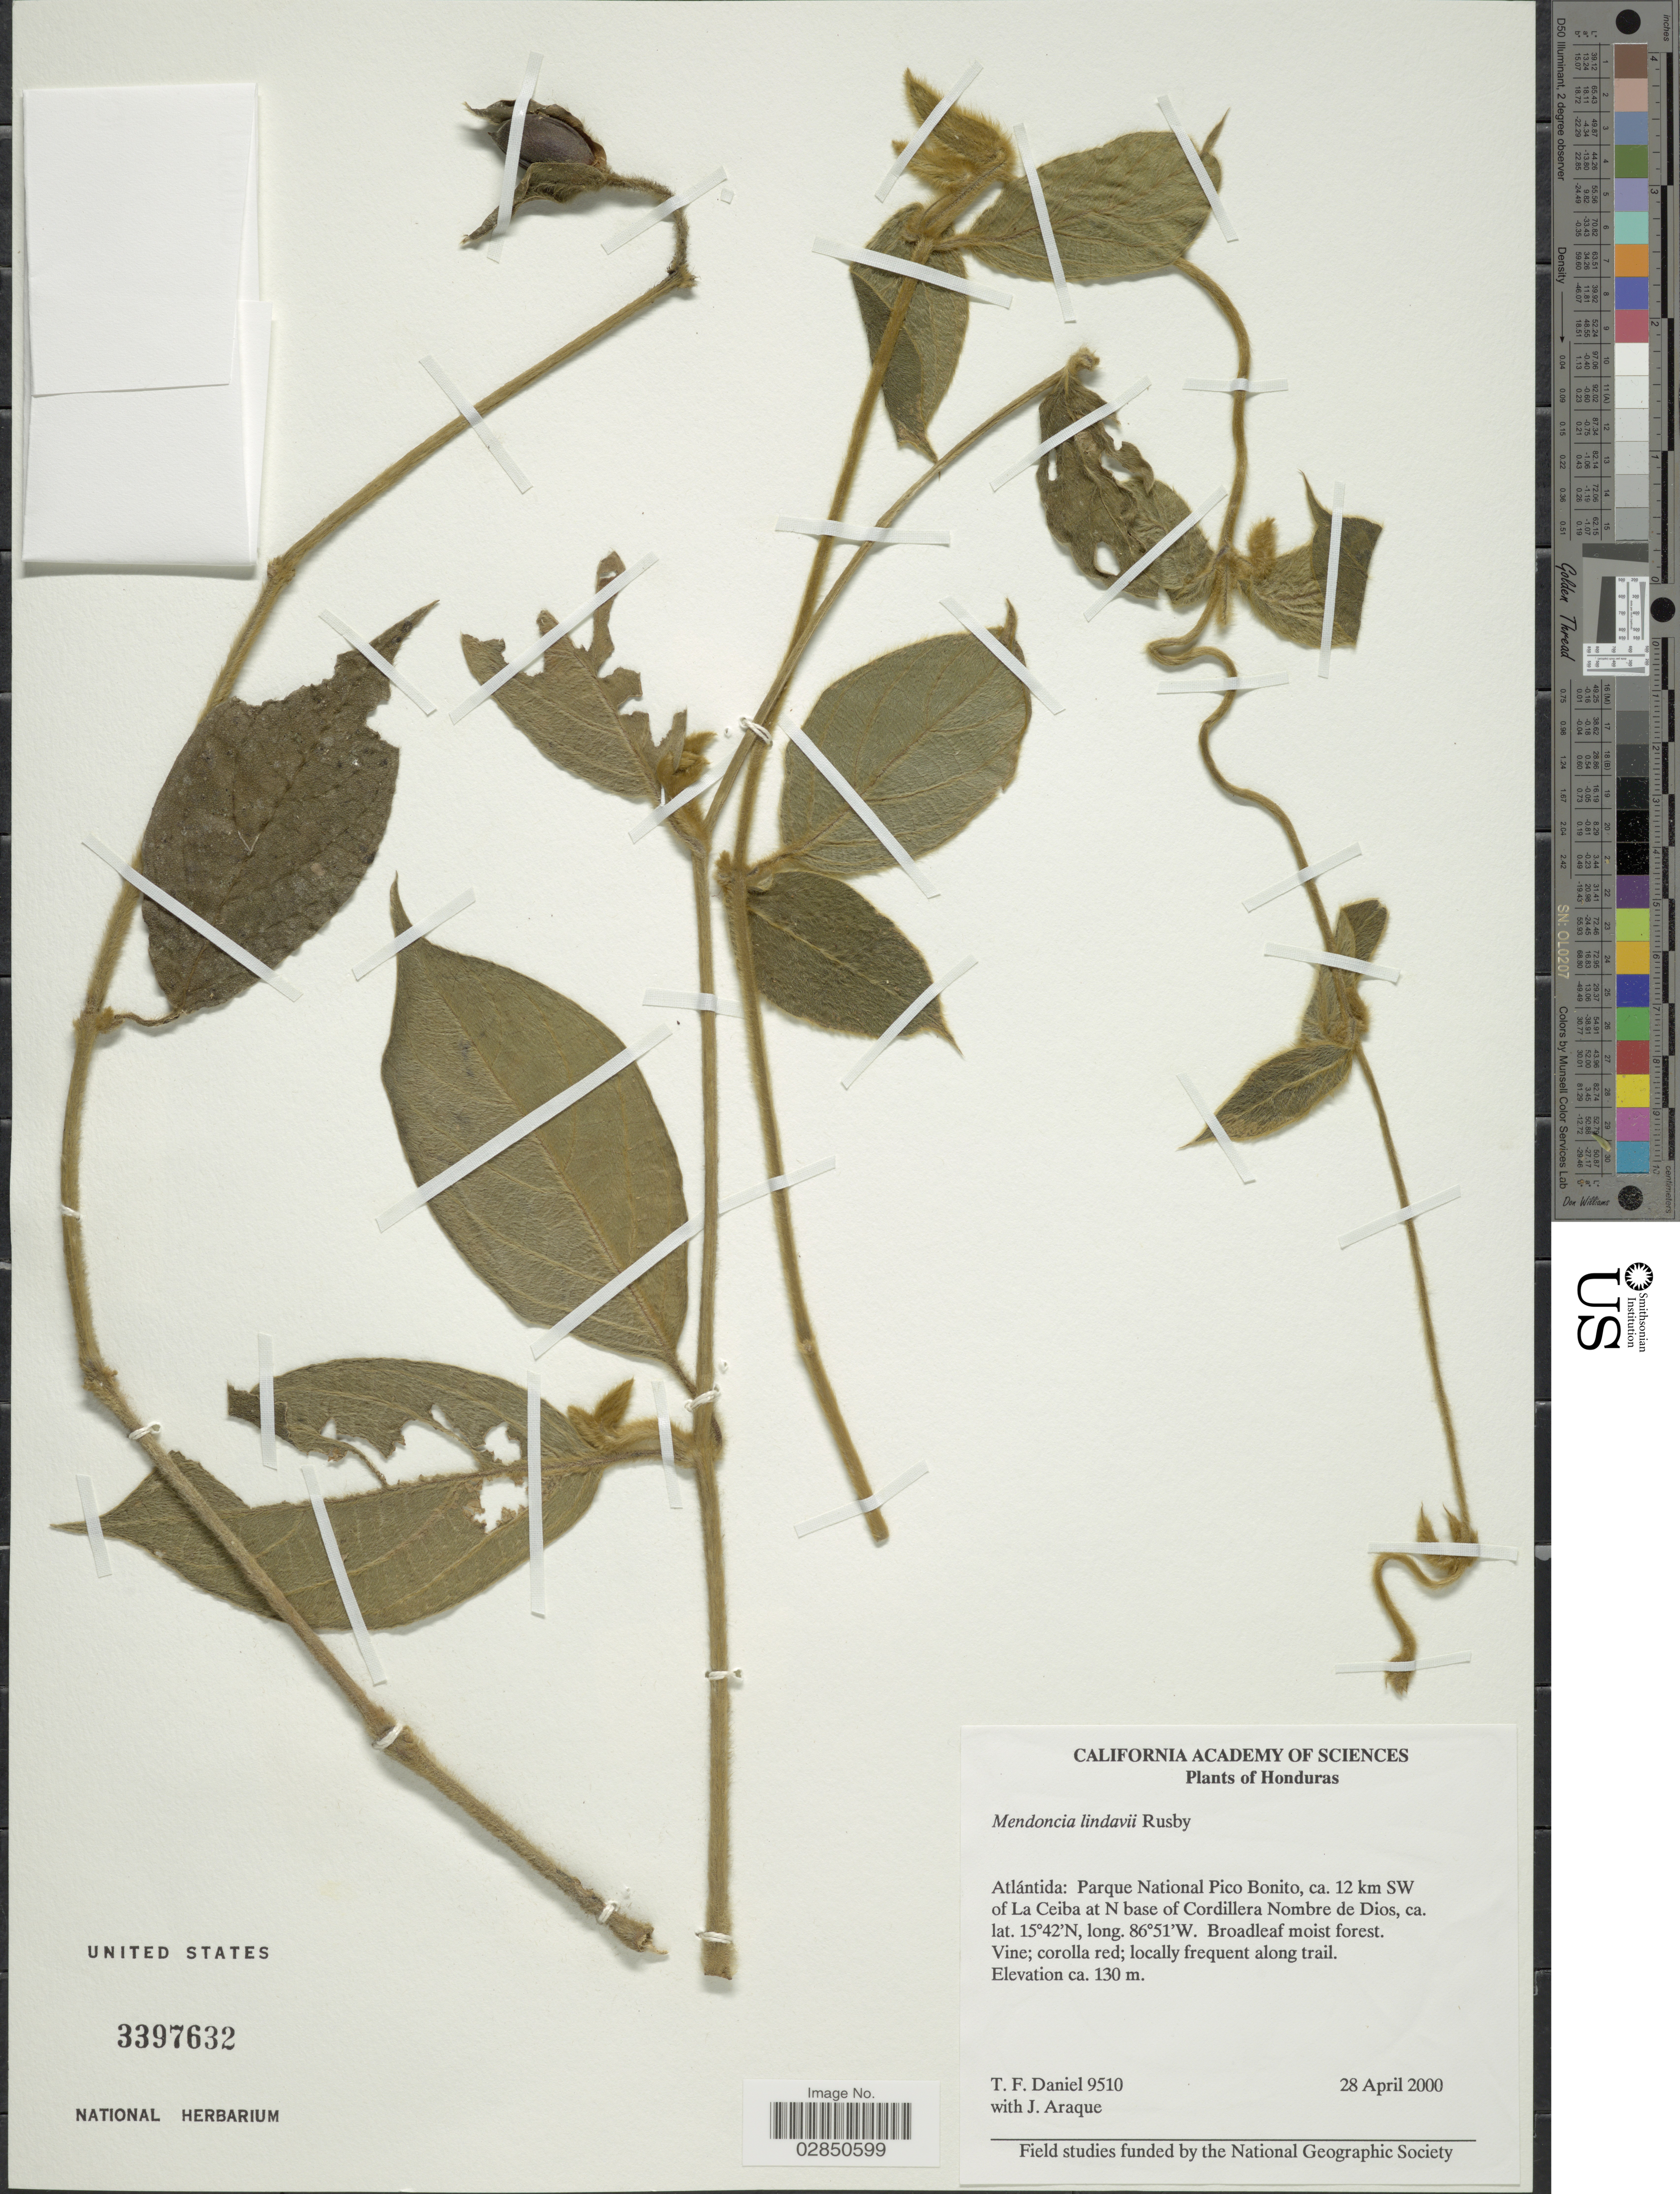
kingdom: Plantae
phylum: Tracheophyta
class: Magnoliopsida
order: Lamiales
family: Acanthaceae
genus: Mendoncia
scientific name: Mendoncia lindavii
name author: Rusby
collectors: T. F. Daniel & J. Araque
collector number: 9510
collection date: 2000-04-28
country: Honduras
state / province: Atlántida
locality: Atlántida: Parque Nacional Pico Bonito, ca. 12 km SW of La Ceiba at N base of Cordillera Nombre de Dios.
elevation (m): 130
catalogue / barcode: US 3397632